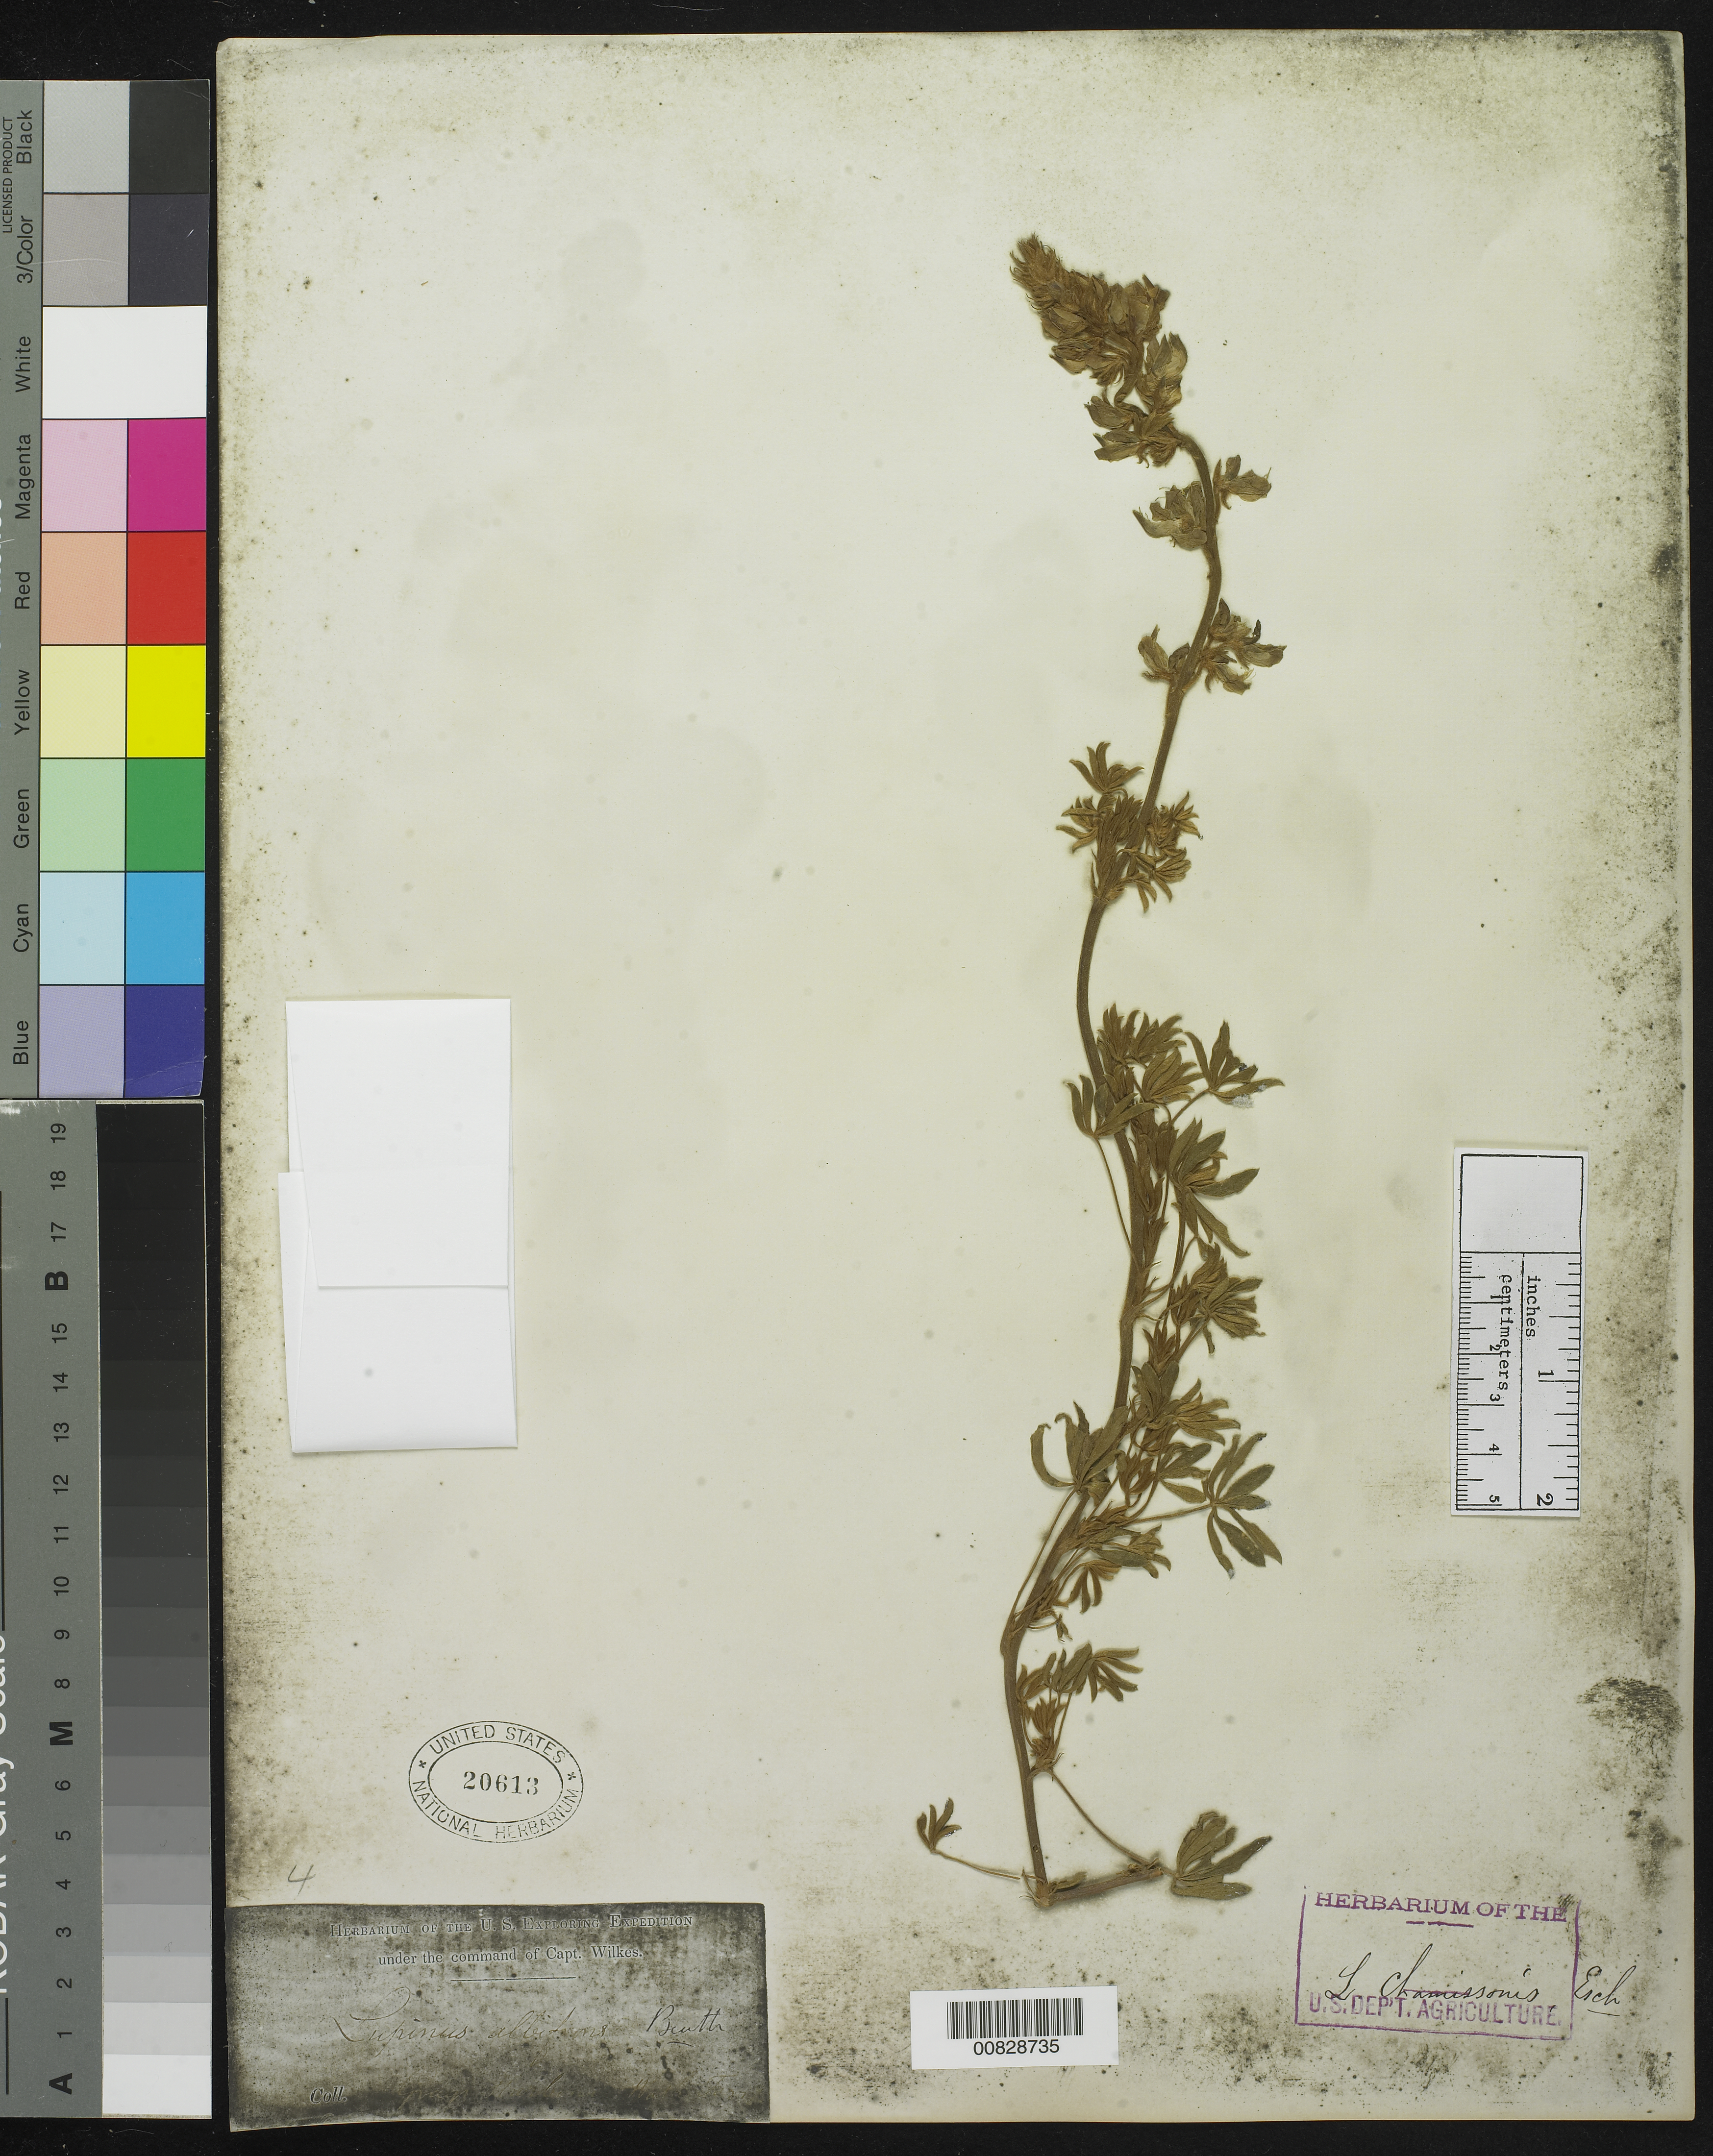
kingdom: Plantae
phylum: Tracheophyta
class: Magnoliopsida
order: Fabales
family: Fabaceae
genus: Lupinus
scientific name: Lupinus chamissonis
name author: Eschsch.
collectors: Wilkes Explor. Exped.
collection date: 1838/1842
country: United States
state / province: Washington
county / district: Grays Harbor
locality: Gray's Harbor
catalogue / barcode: US 20613